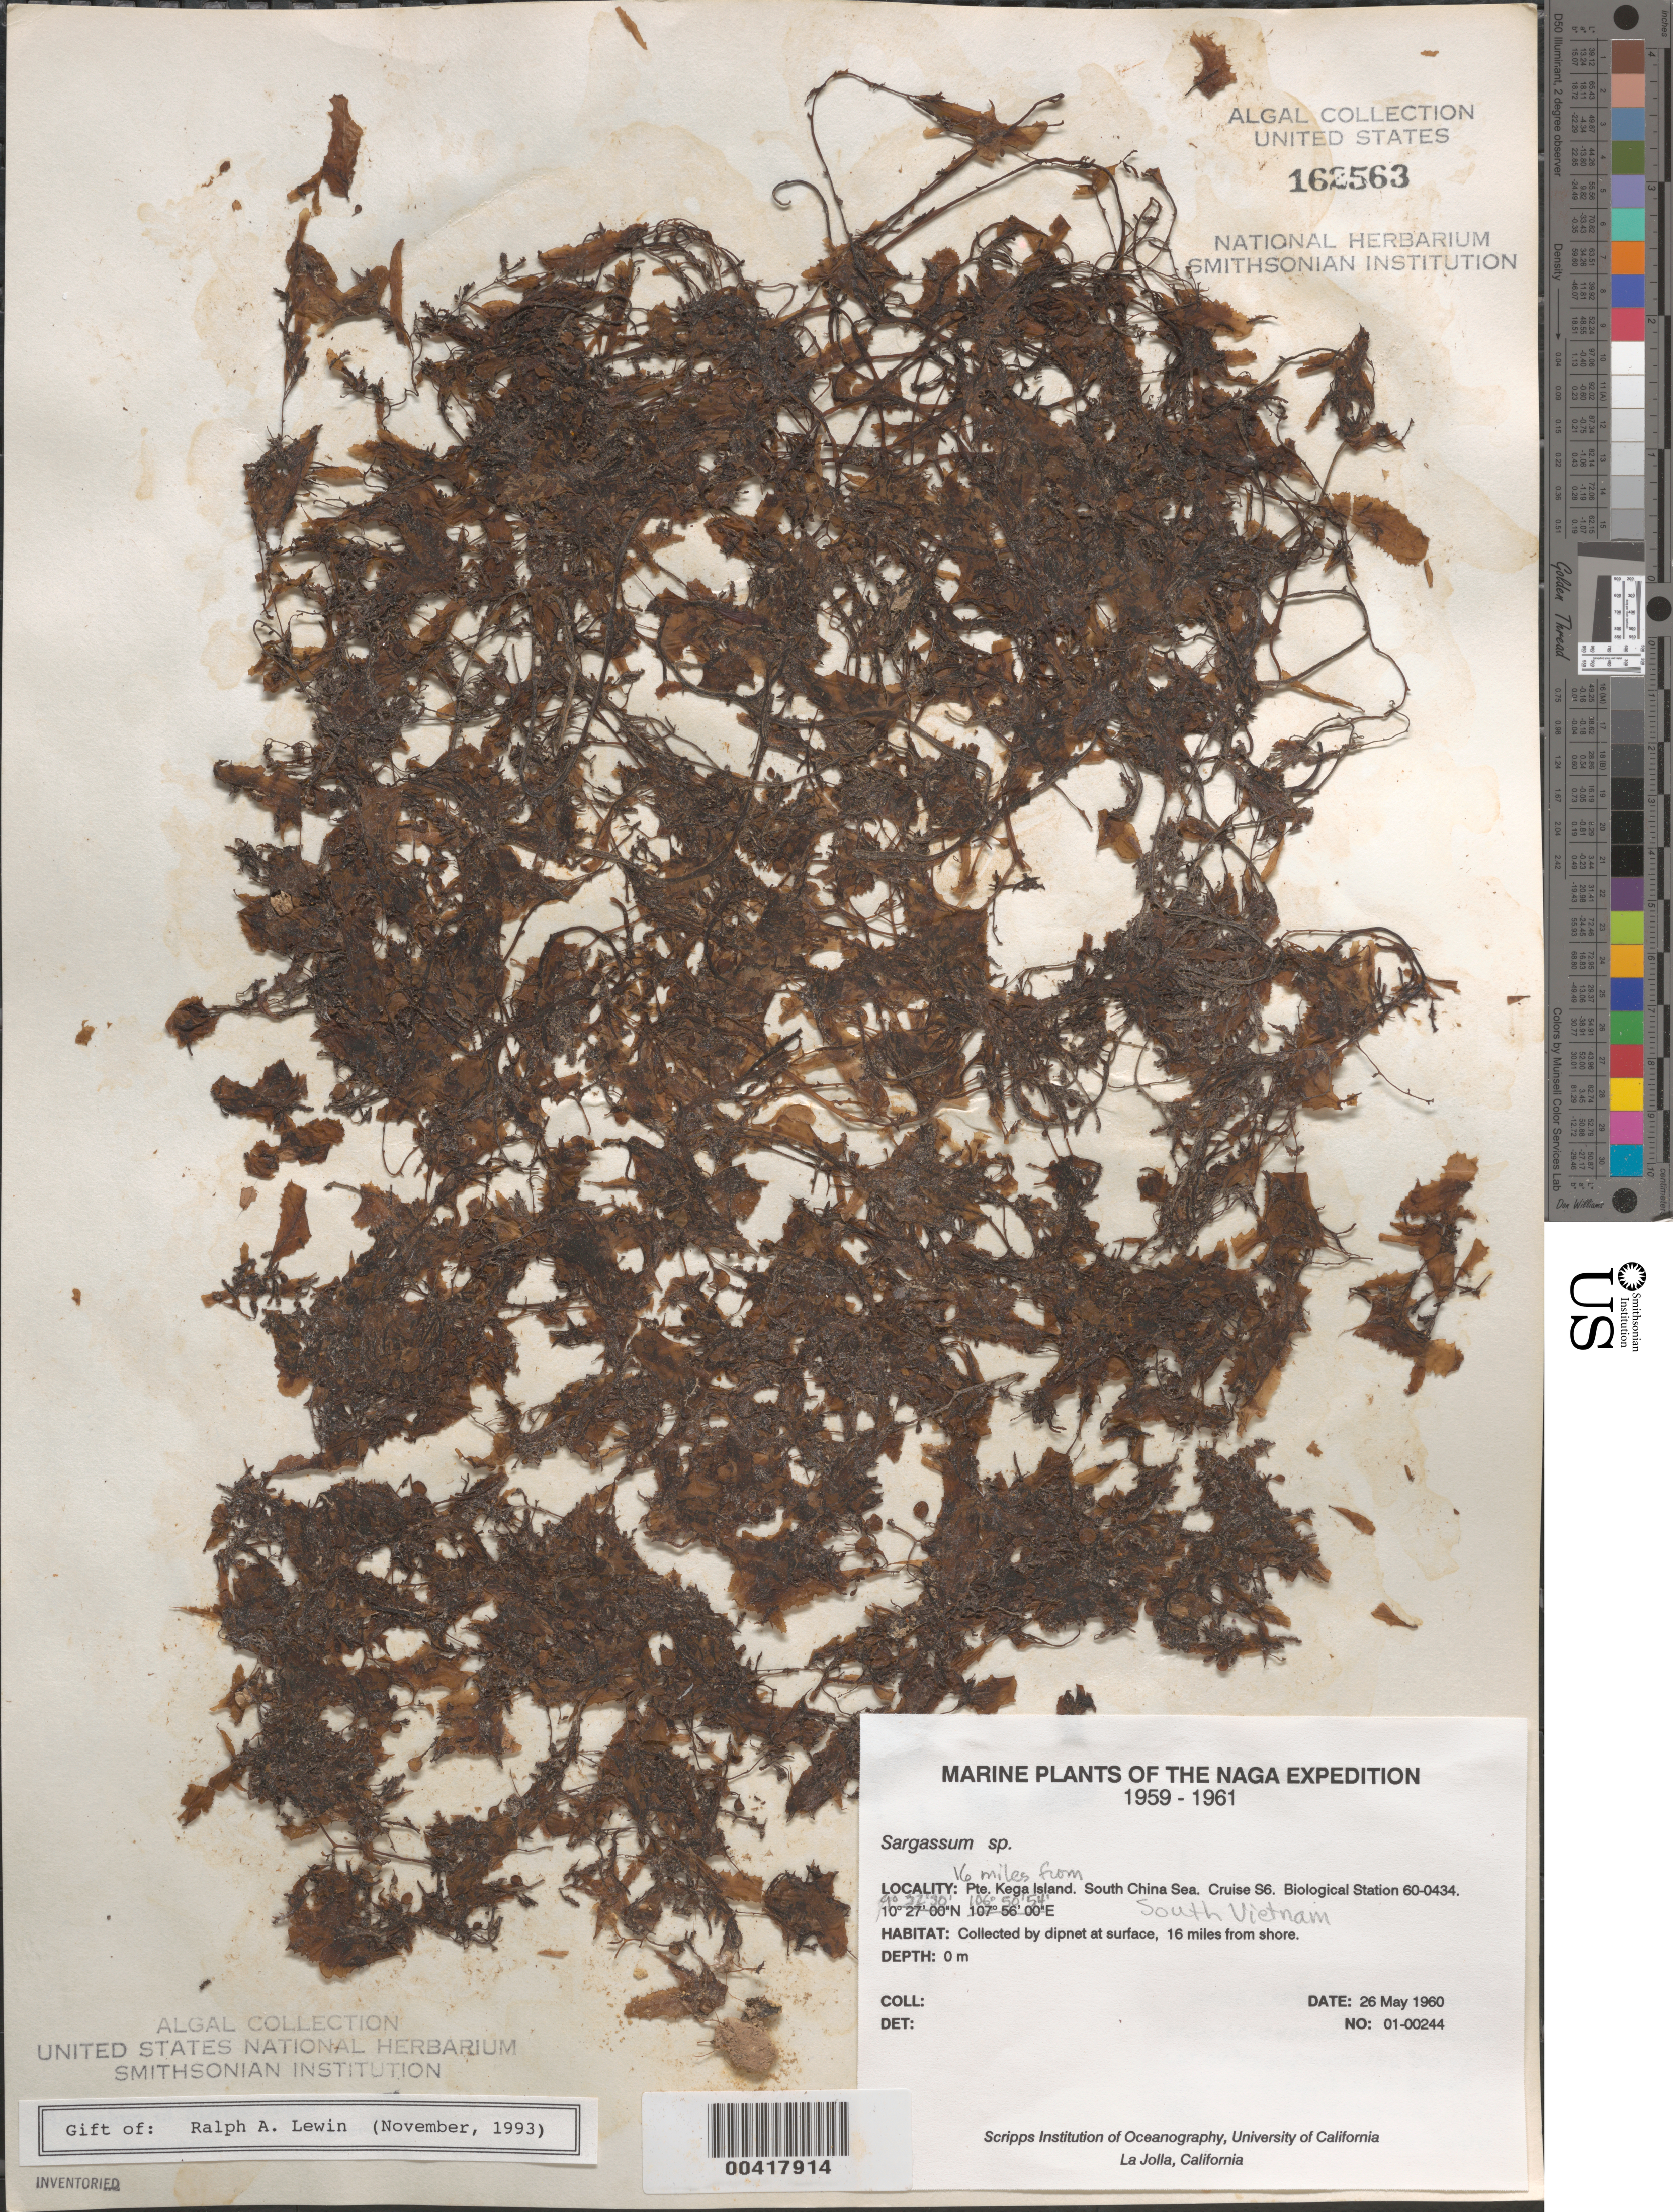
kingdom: Chromista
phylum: Ochrophyta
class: Phaeophyceae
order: Fucales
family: Sargassaceae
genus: Sargassum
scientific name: Sargassum sp.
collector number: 01-00244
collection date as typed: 26 May 1960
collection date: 1960-05-26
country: Vietnam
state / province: Binh Thuan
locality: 16 miles off Kega Island, South China Sea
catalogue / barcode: US 162563